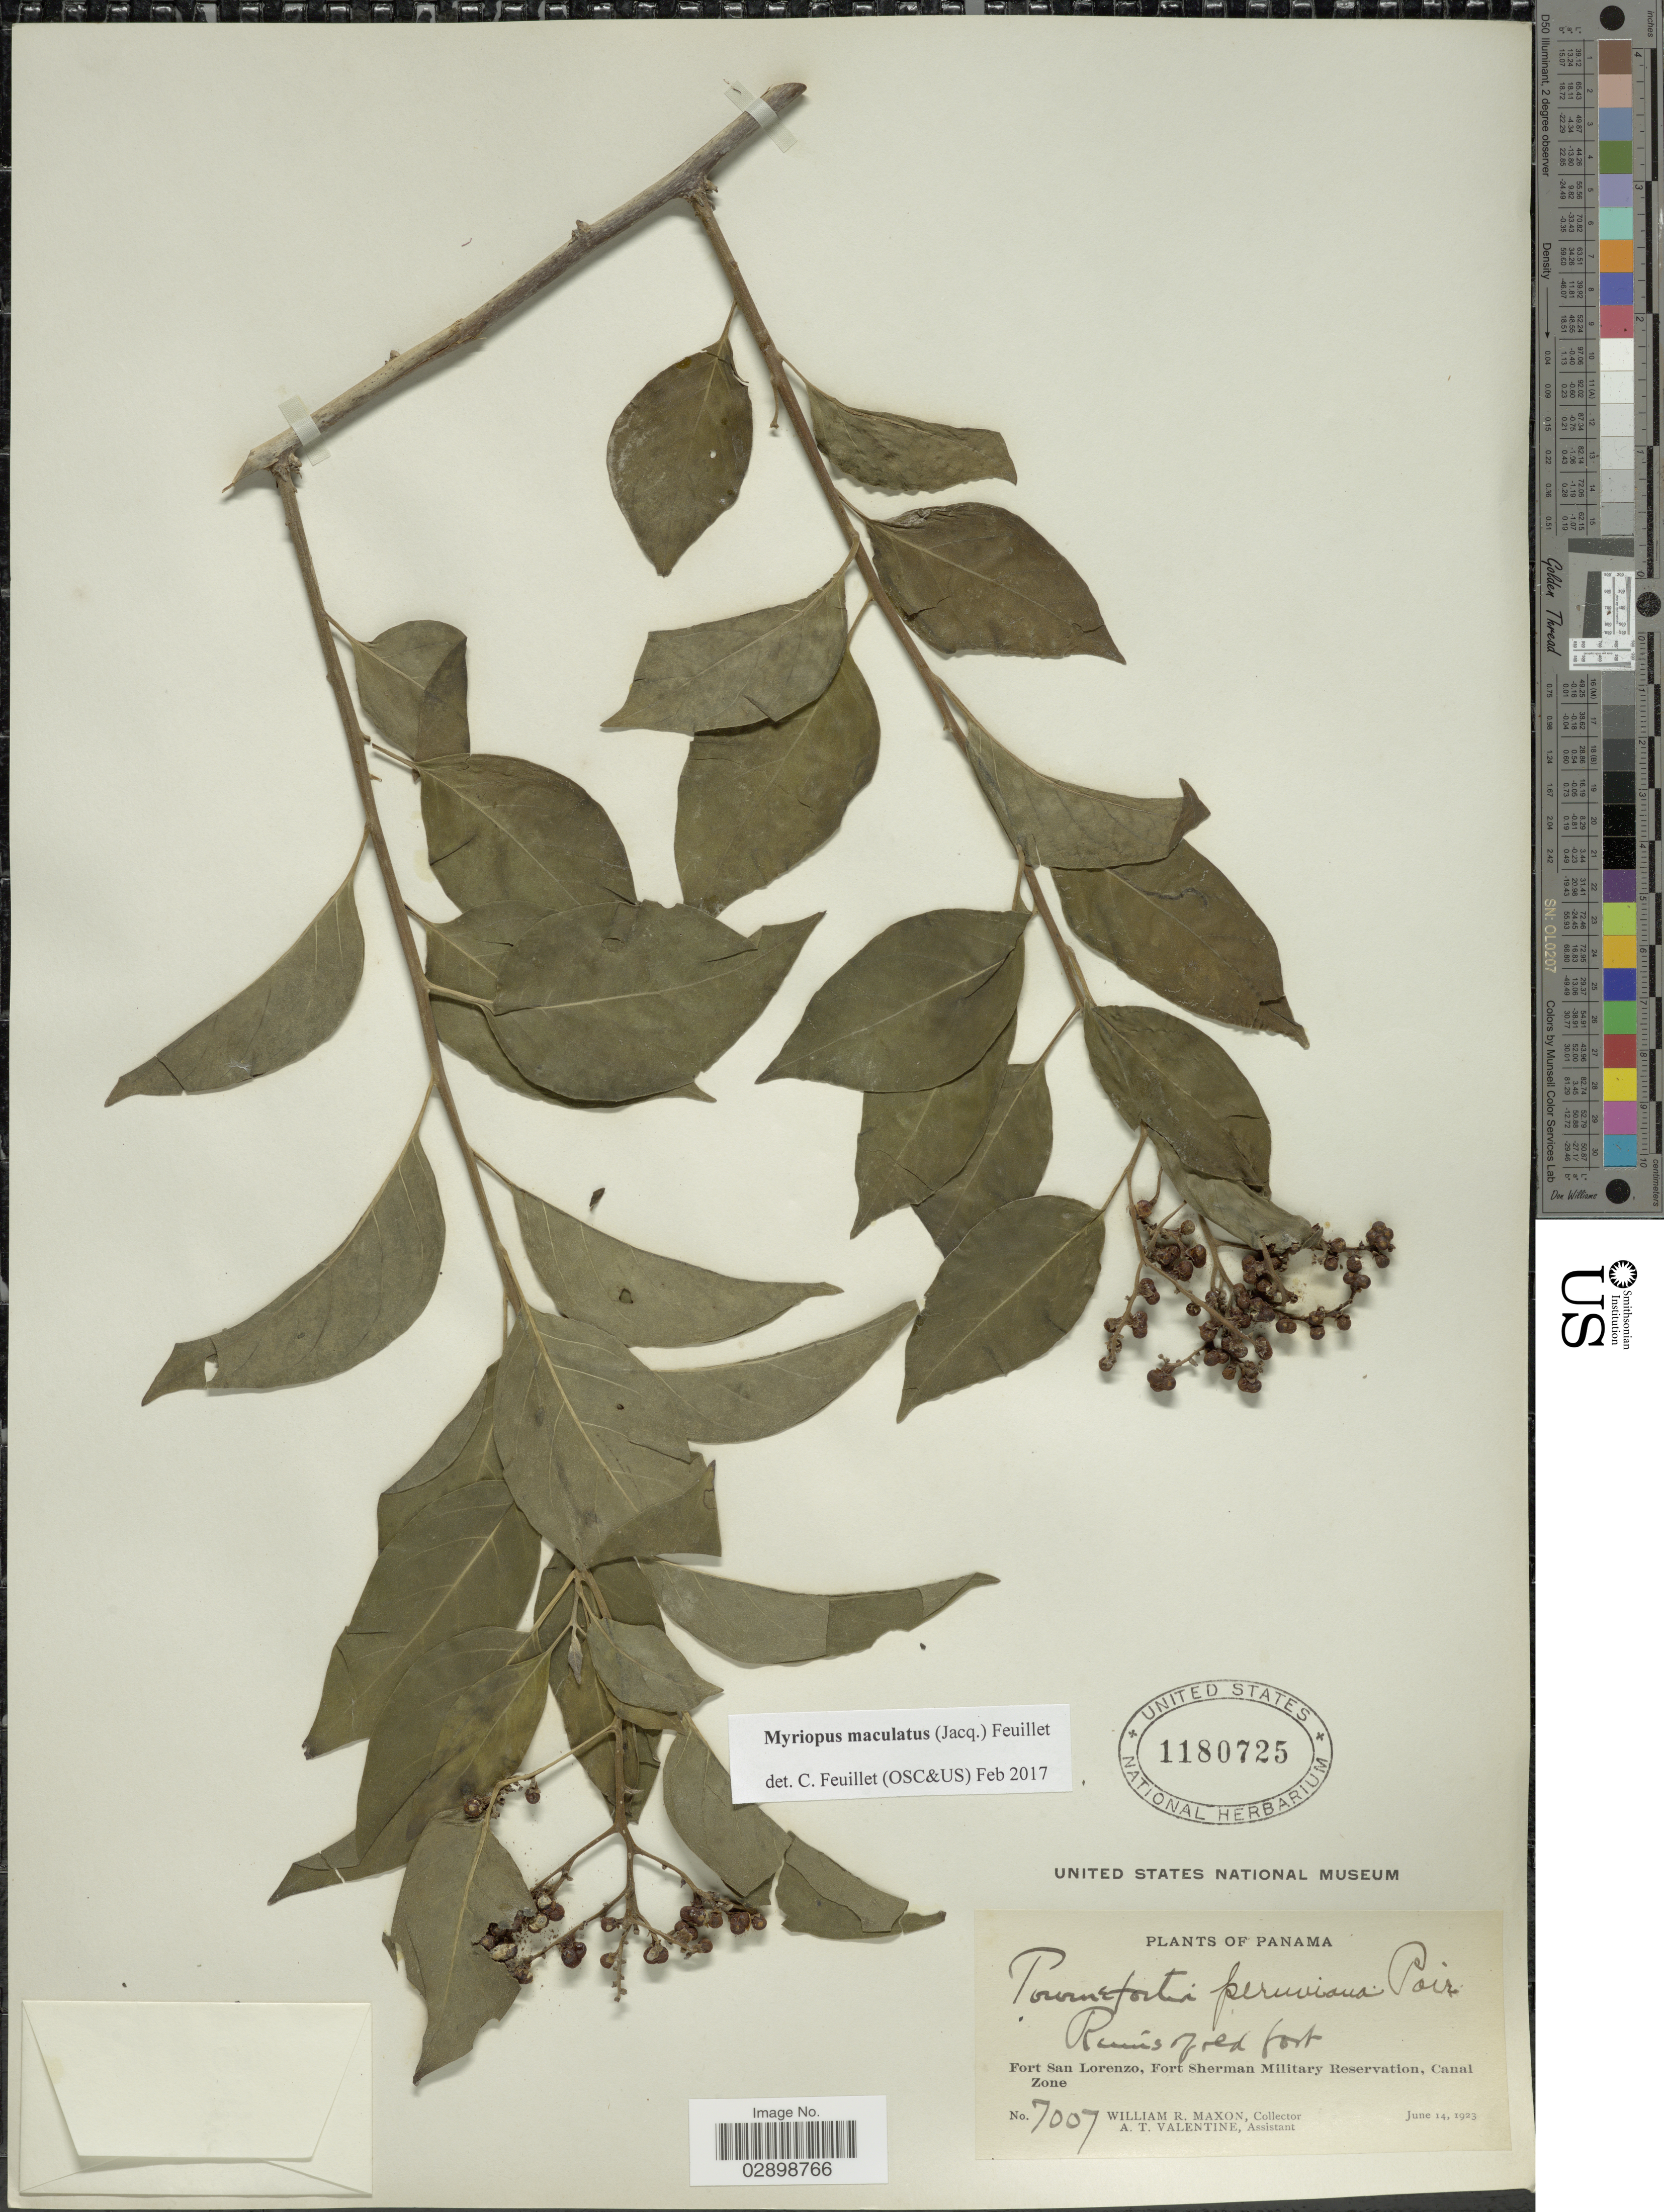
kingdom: Plantae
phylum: Tracheophyta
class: Magnoliopsida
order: Boraginales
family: Heliotropiaceae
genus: Myriopus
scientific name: Myriopus maculatus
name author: (Jacq.) Feuillet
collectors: W. R. Maxon & A. Valentine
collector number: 7007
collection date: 1923-06-14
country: Panama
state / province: Colón / Panamá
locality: Fort San Lorenzo, Fort Sherman Military Reservation, Canal Zone.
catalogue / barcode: US 1180725